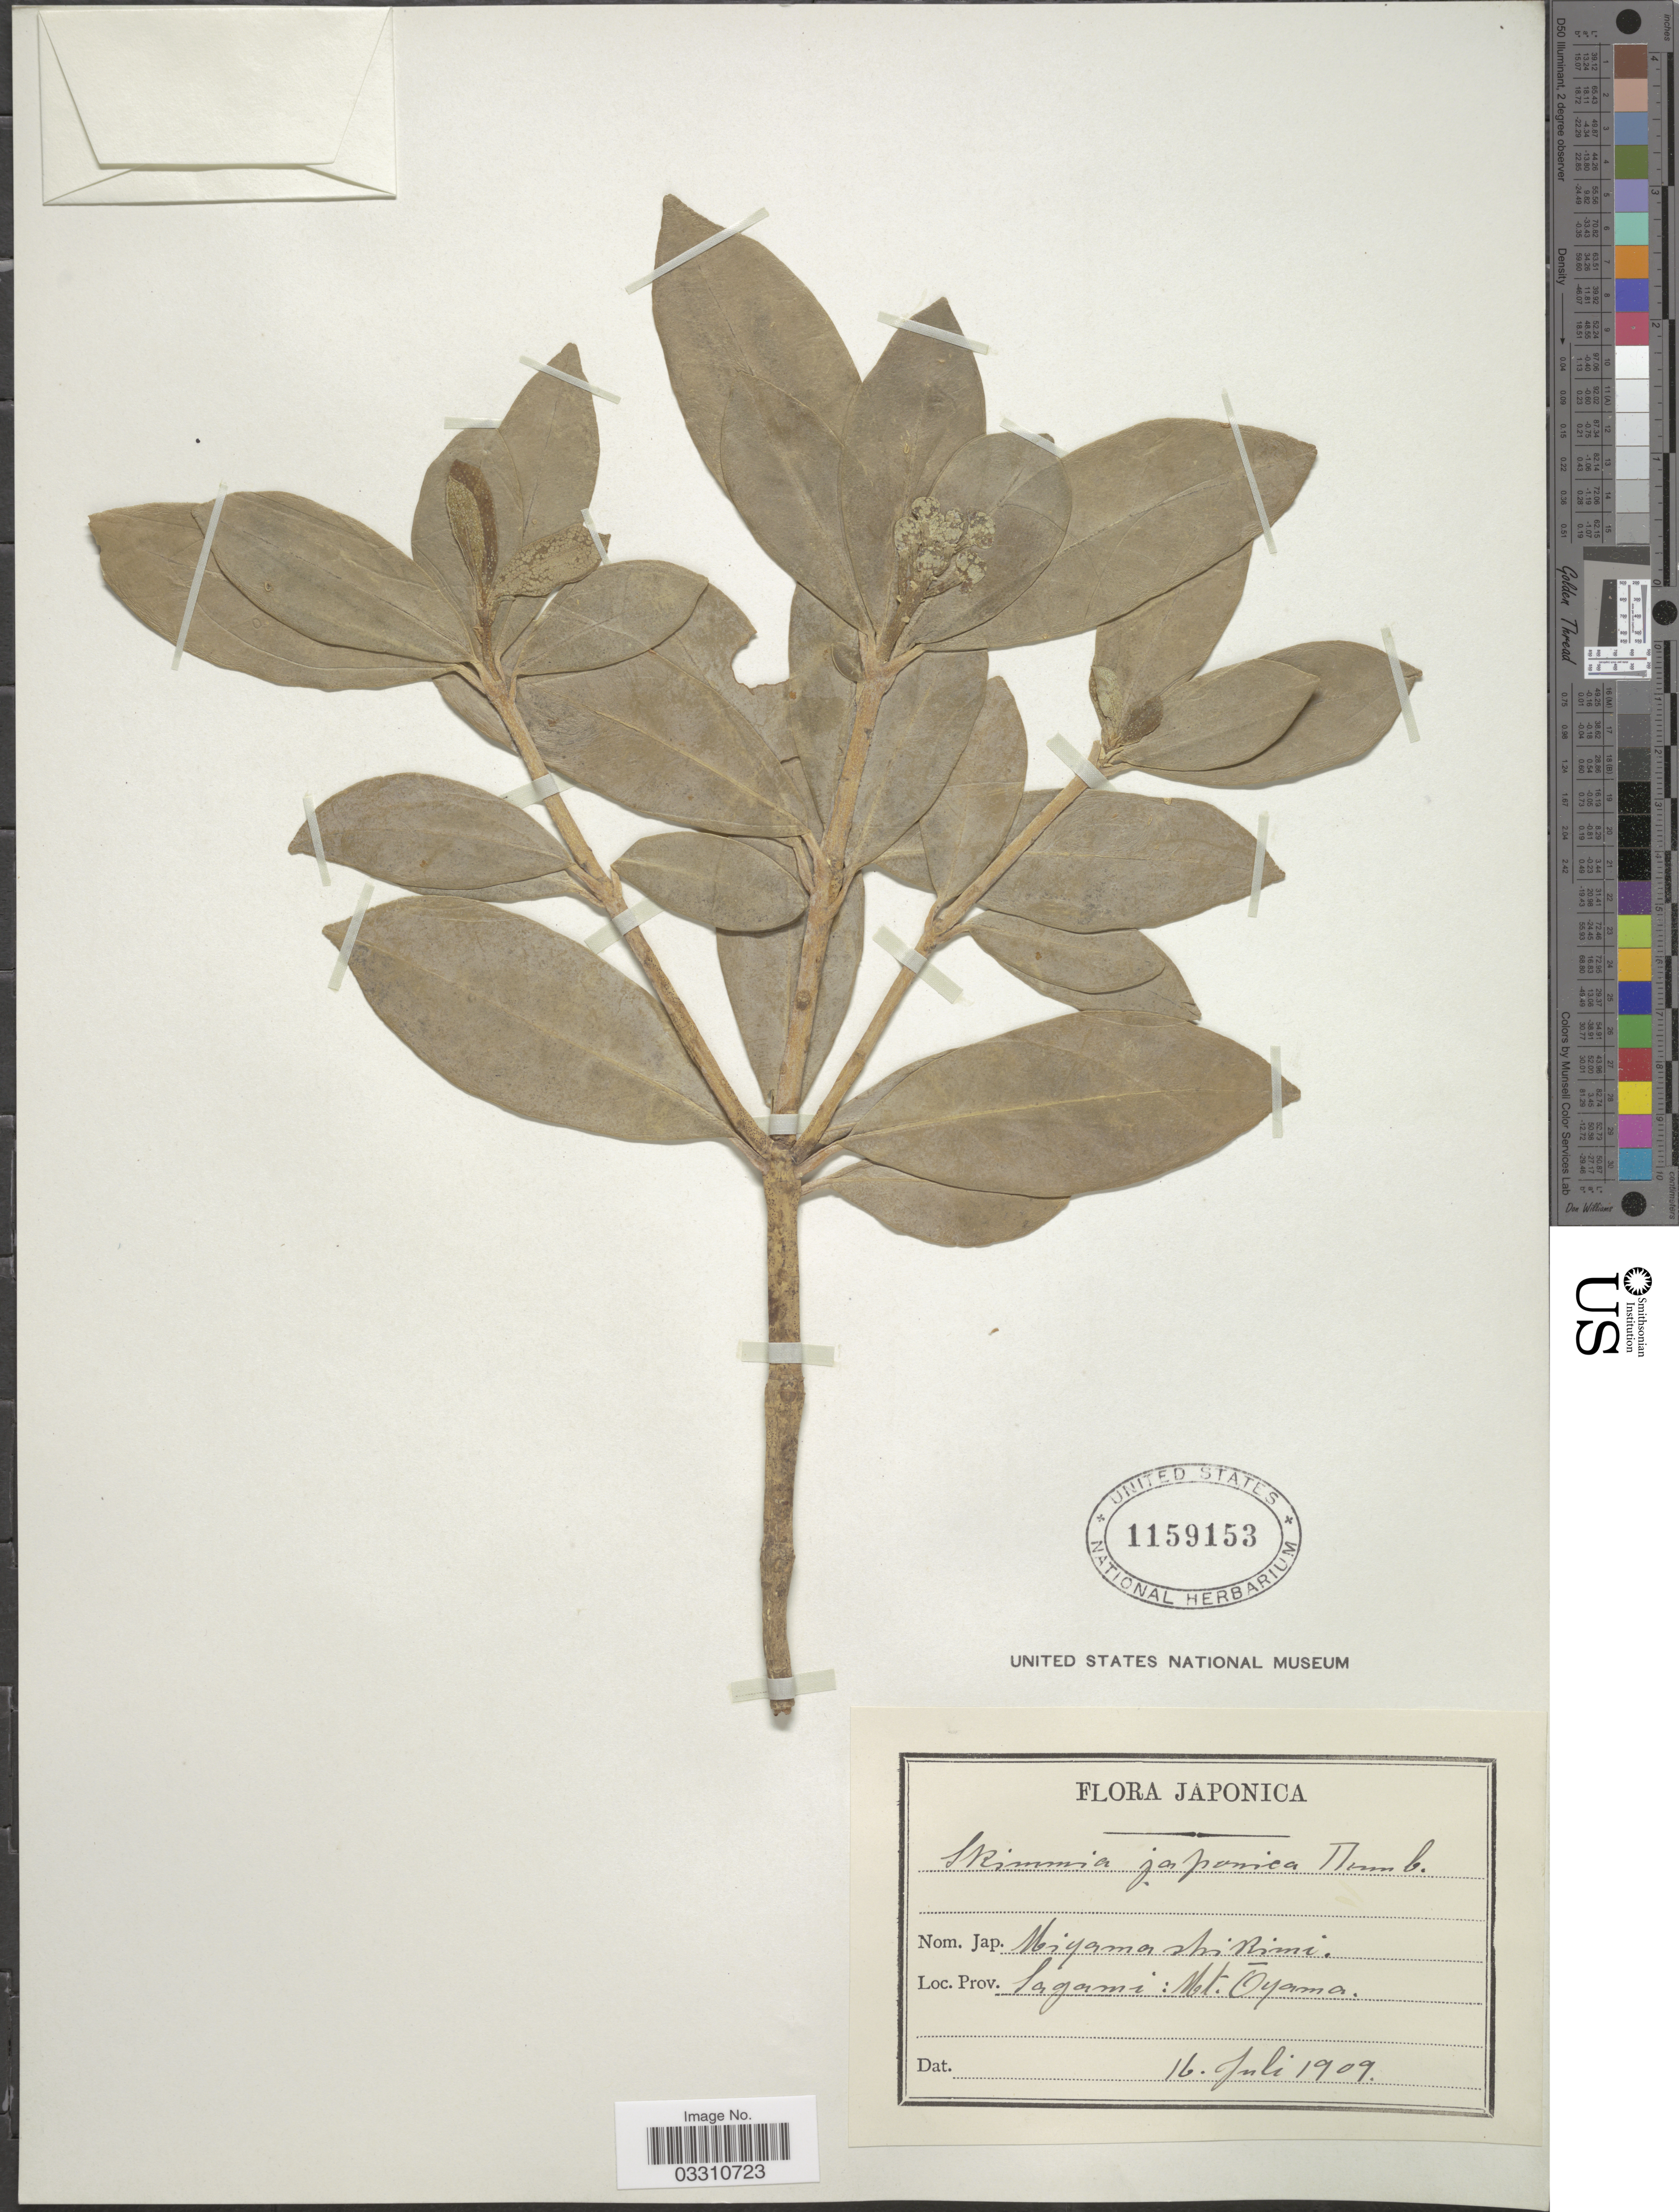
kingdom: Plantae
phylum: Tracheophyta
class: Magnoliopsida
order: Sapindales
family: Rutaceae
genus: Skimmia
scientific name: Skimmia japonica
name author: Thunb.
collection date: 1909-07-16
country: Japan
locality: Sagami: Mt. Ōyama.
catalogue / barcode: US 1159153